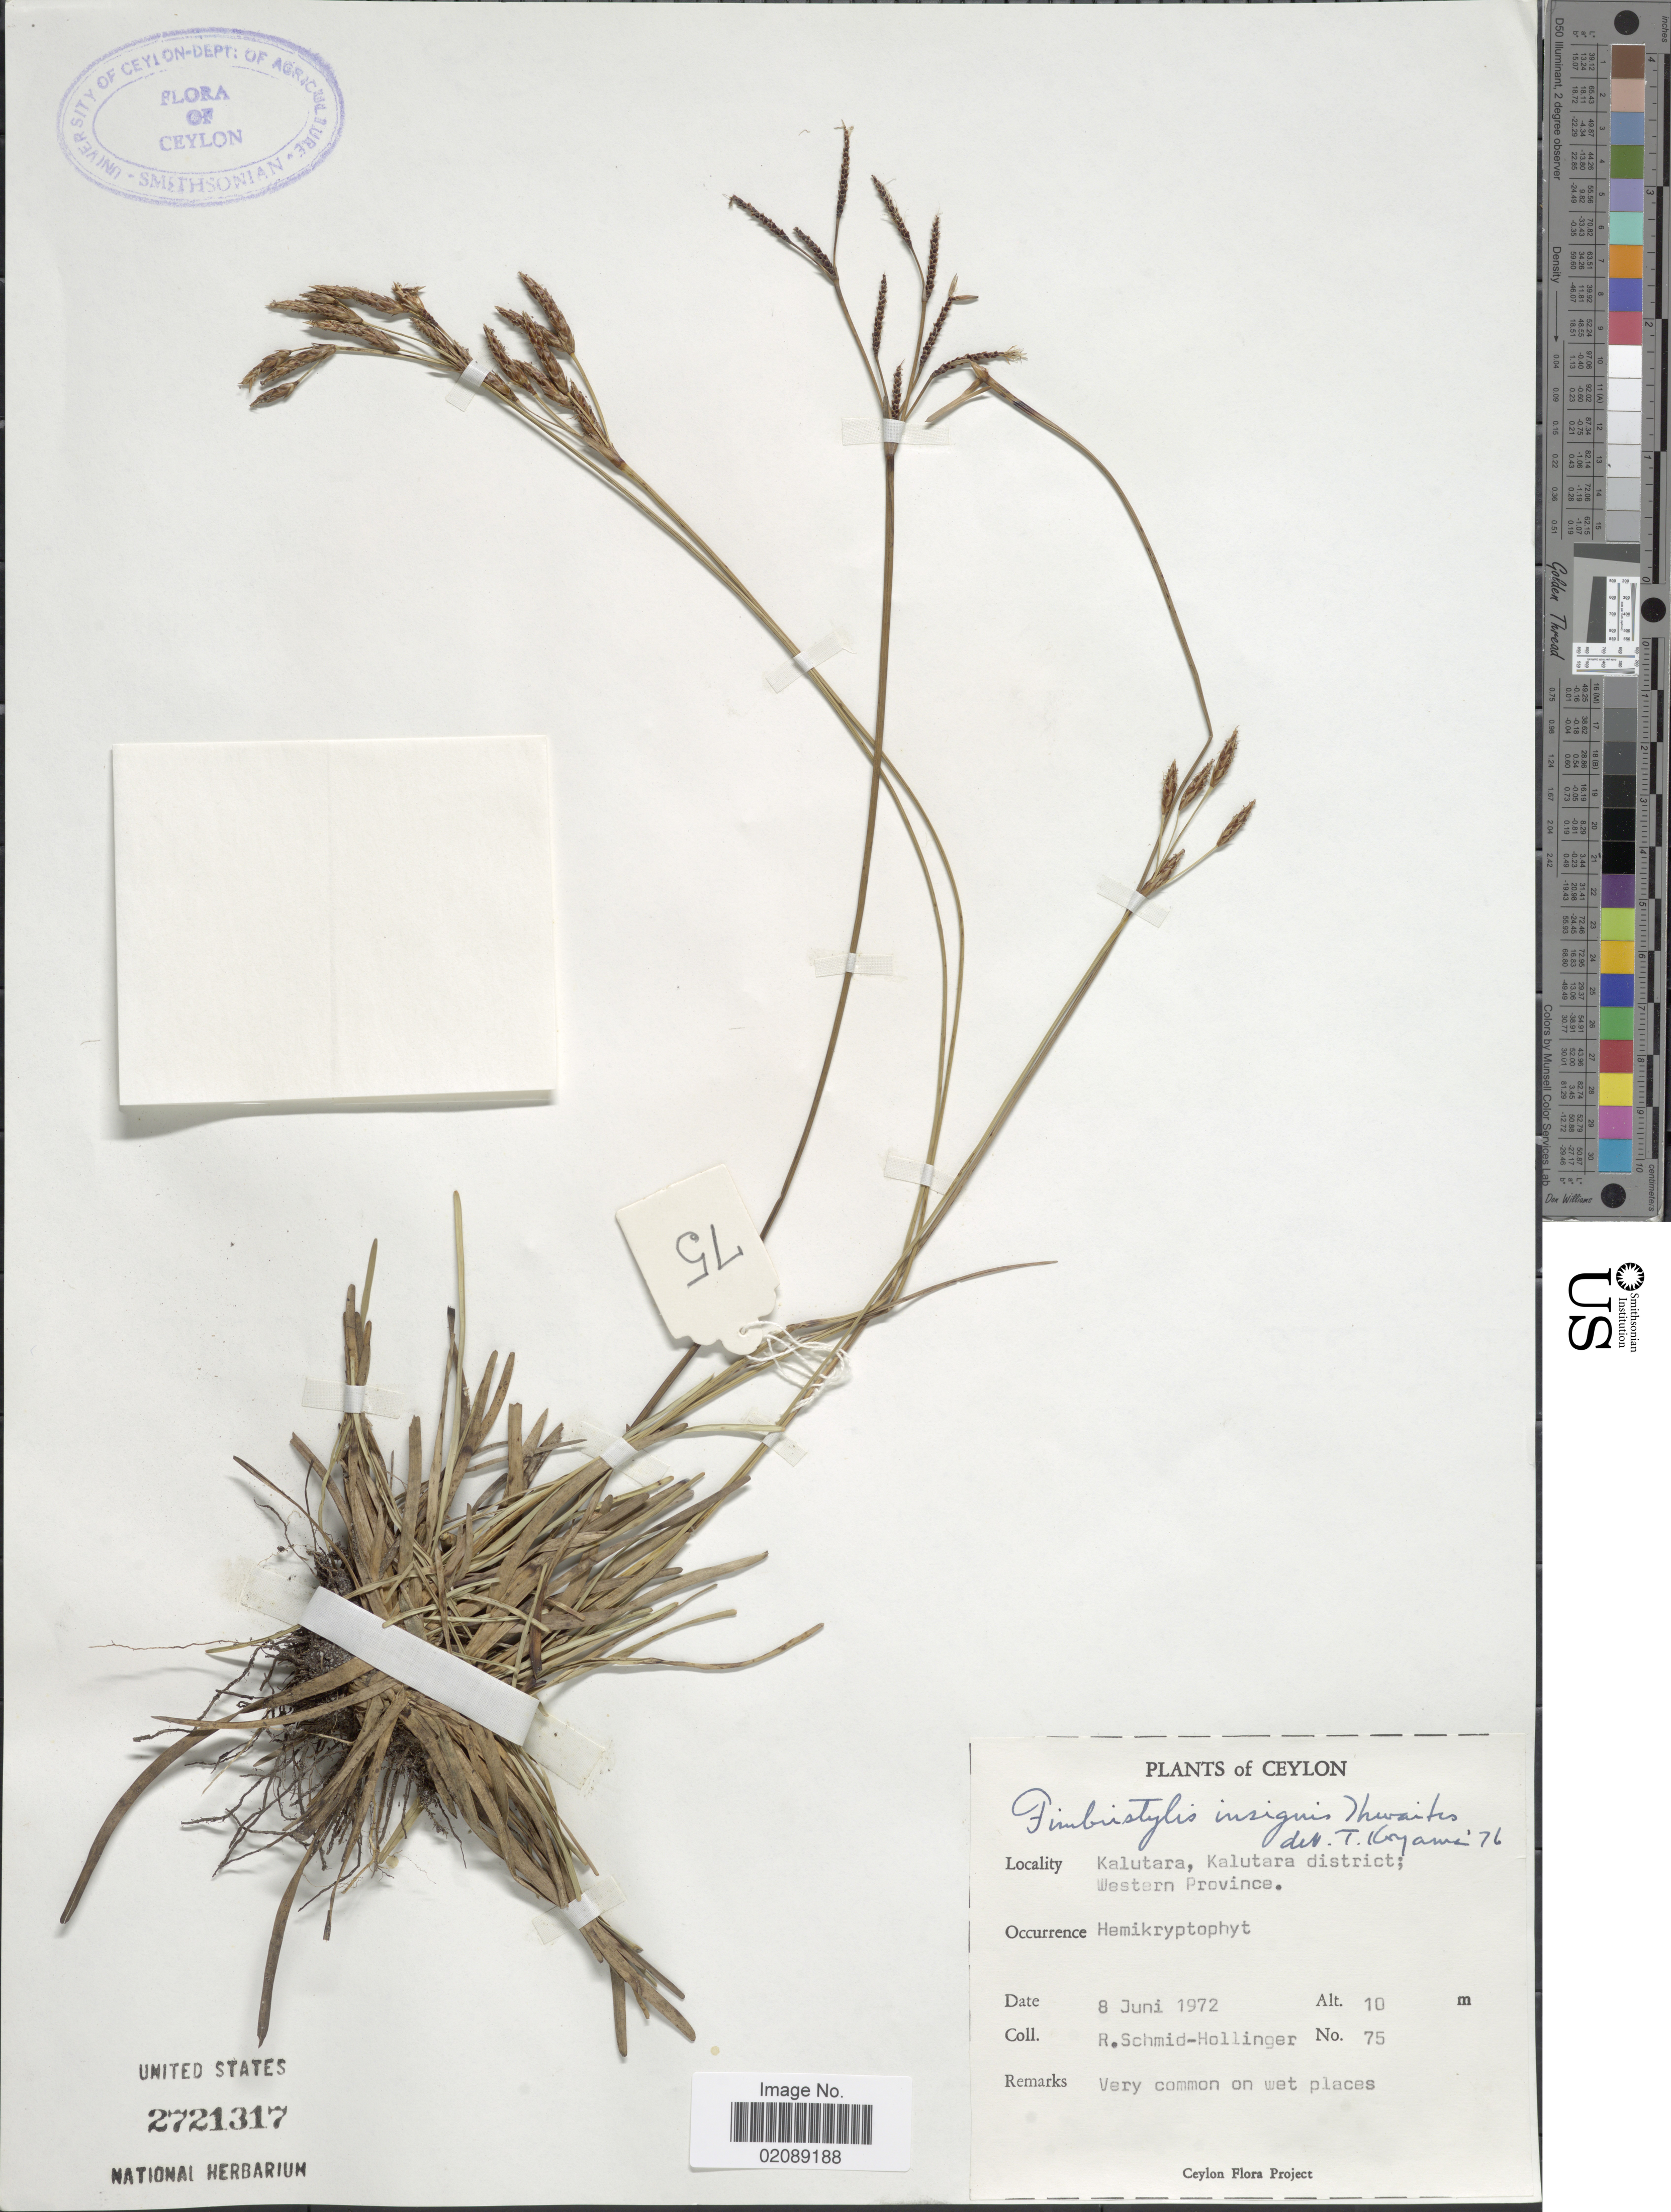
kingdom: Plantae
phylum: Tracheophyta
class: Liliopsida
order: Poales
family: Cyperaceae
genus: Fimbristylis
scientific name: Fimbristylis insignis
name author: Thwaites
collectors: R. Schmid-Hollinger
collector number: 75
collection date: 1972-06-08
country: Sri Lanka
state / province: Western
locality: Ceylon, Kalutara district; Hemikryptophyt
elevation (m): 10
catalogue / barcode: US 2721317